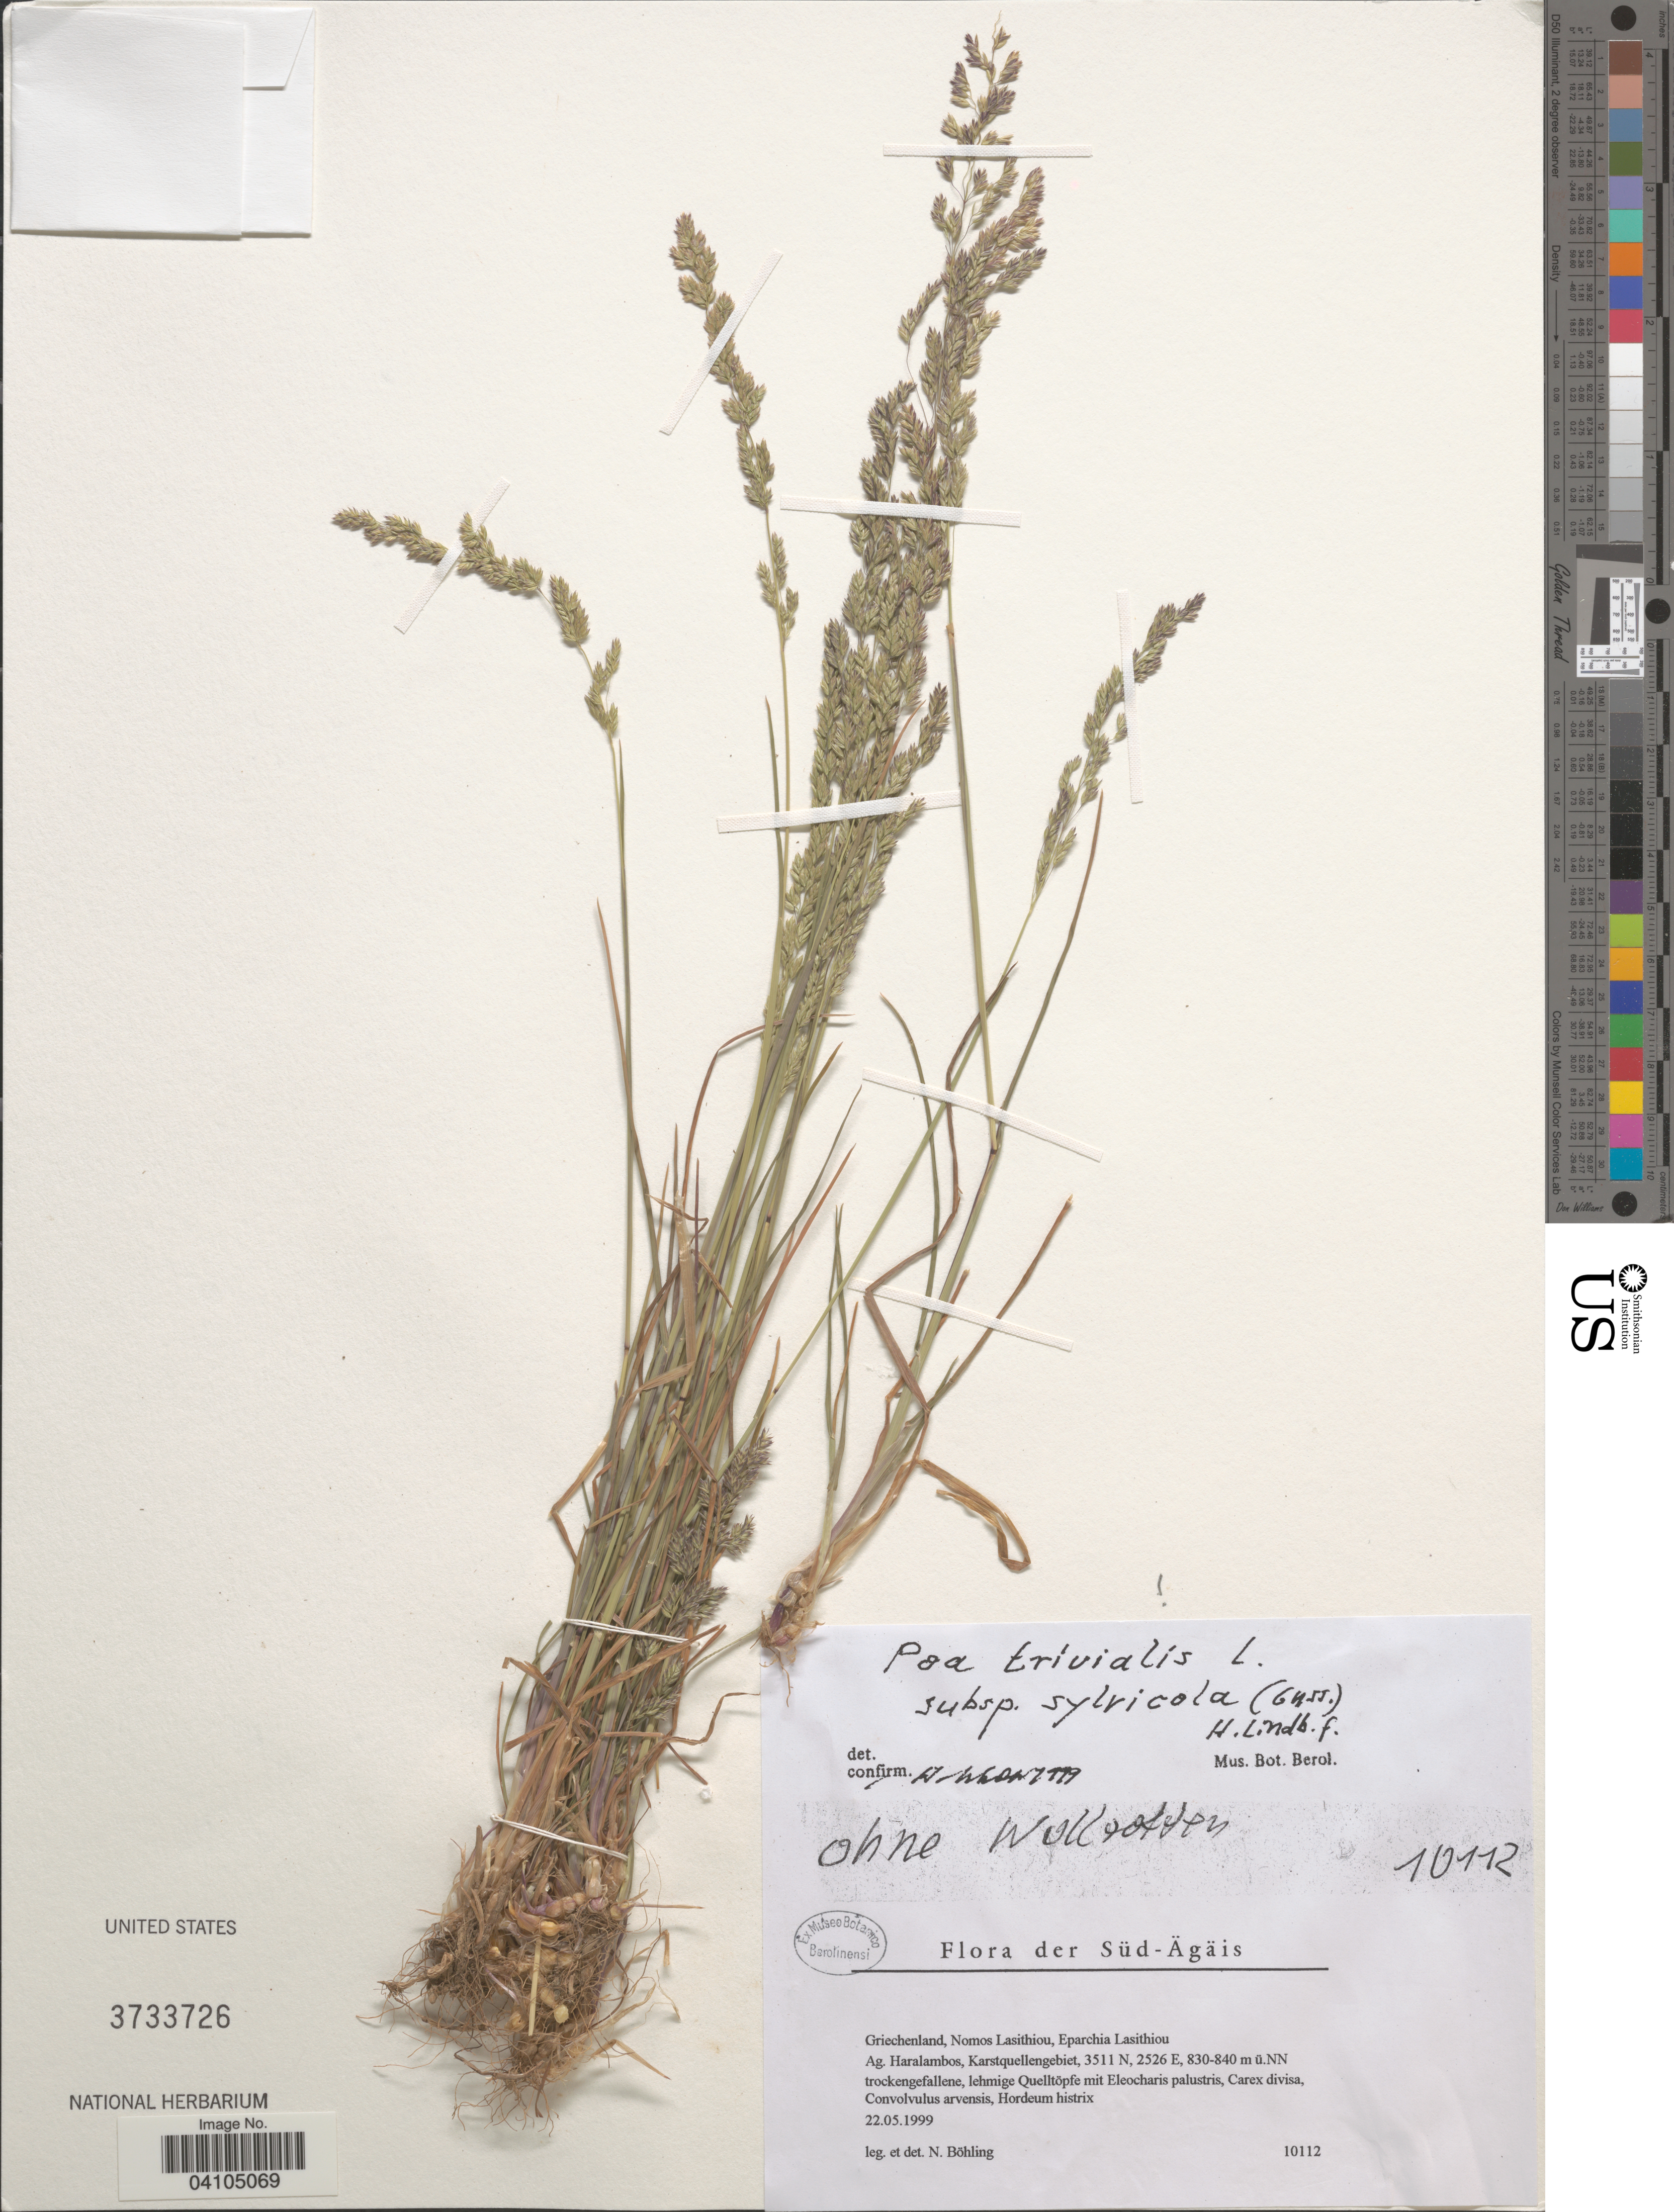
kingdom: Plantae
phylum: Tracheophyta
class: Liliopsida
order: Poales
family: Poaceae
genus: Poa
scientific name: Poa trivialis subsp. sylvicola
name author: (Gussone) H. Lindb.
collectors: N. Böhling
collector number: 10112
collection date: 1999-05-22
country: Greece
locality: Süd-Ägäis. Griechenland, Nomos Lasithiou, Eparchia Lasithiou. Ag. Haralambos, Karstquellengebiet.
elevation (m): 830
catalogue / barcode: US 3733726